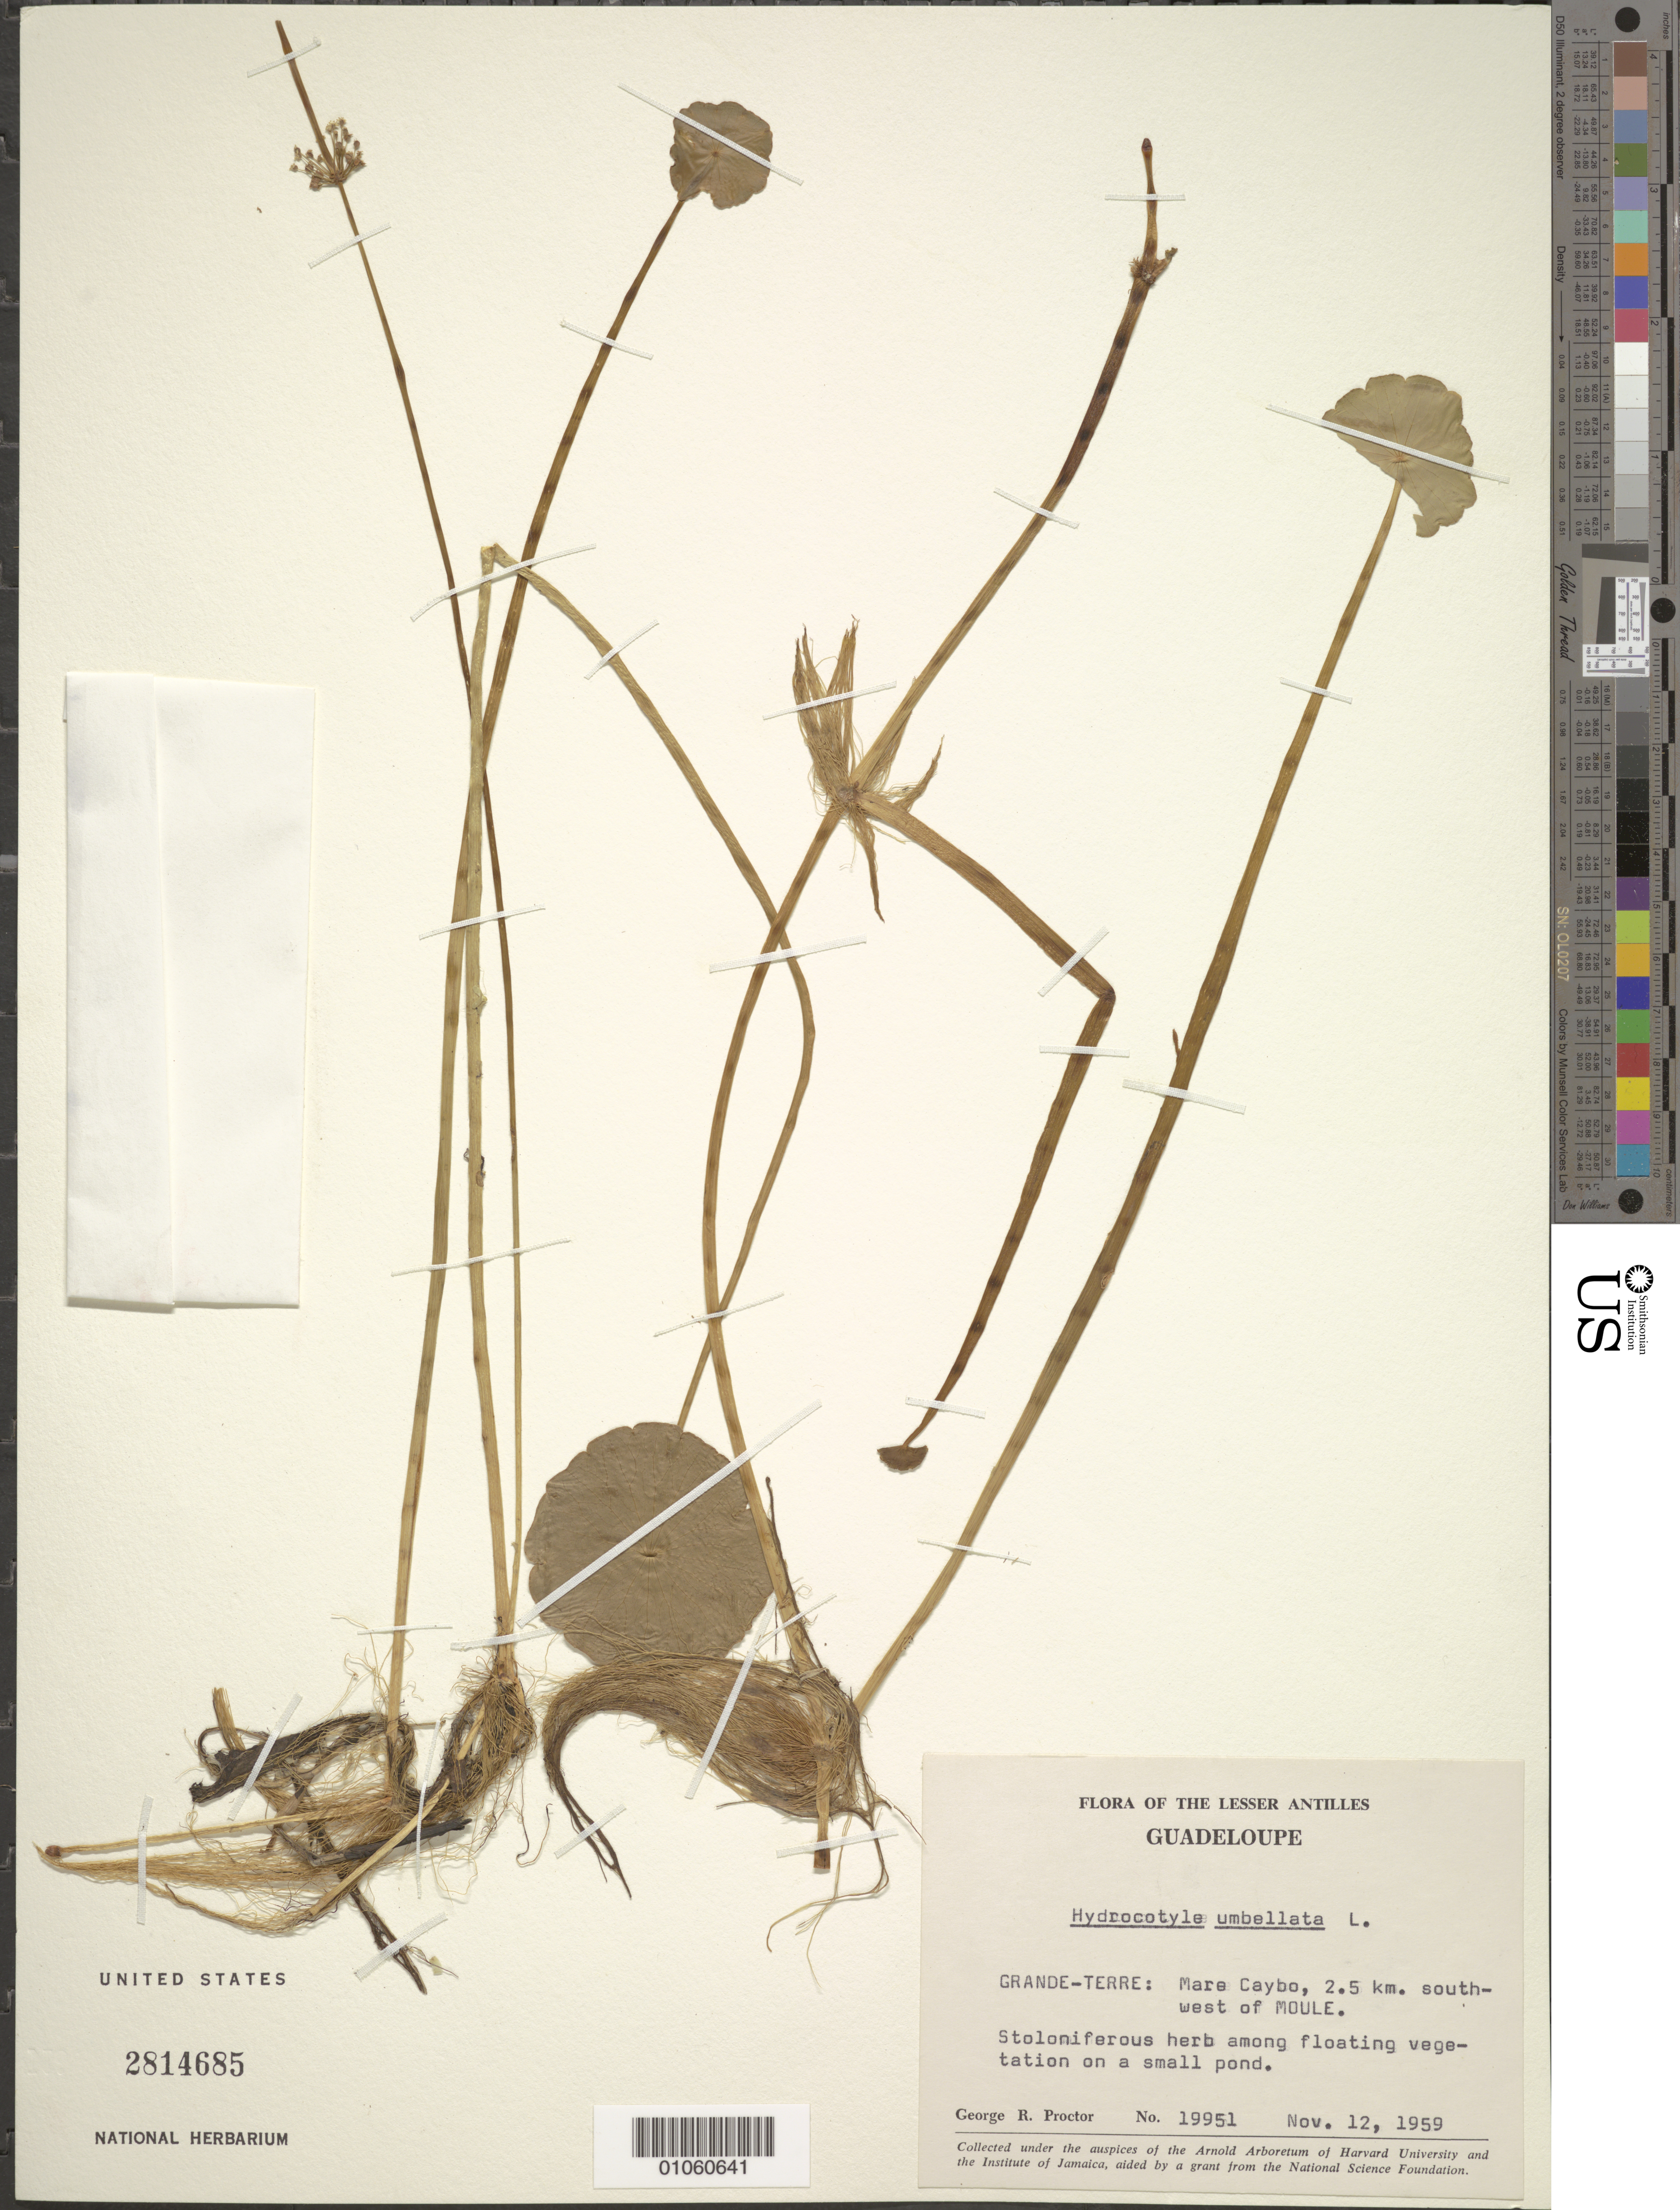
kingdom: Plantae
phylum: Tracheophyta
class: Magnoliopsida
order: Apiales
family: Araliaceae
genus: Hydrocotyle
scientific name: Hydrocotyle verticillata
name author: Thunb.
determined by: Mendoza, M.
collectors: G. R. Proctor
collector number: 19951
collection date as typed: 12 Nov 1959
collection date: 1959-11-12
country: Guadeloupe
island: Grande Terre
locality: Mare Caybo, 2.5 km SW of Moule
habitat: Among floating vegetation on a small pond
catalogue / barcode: US 2814685